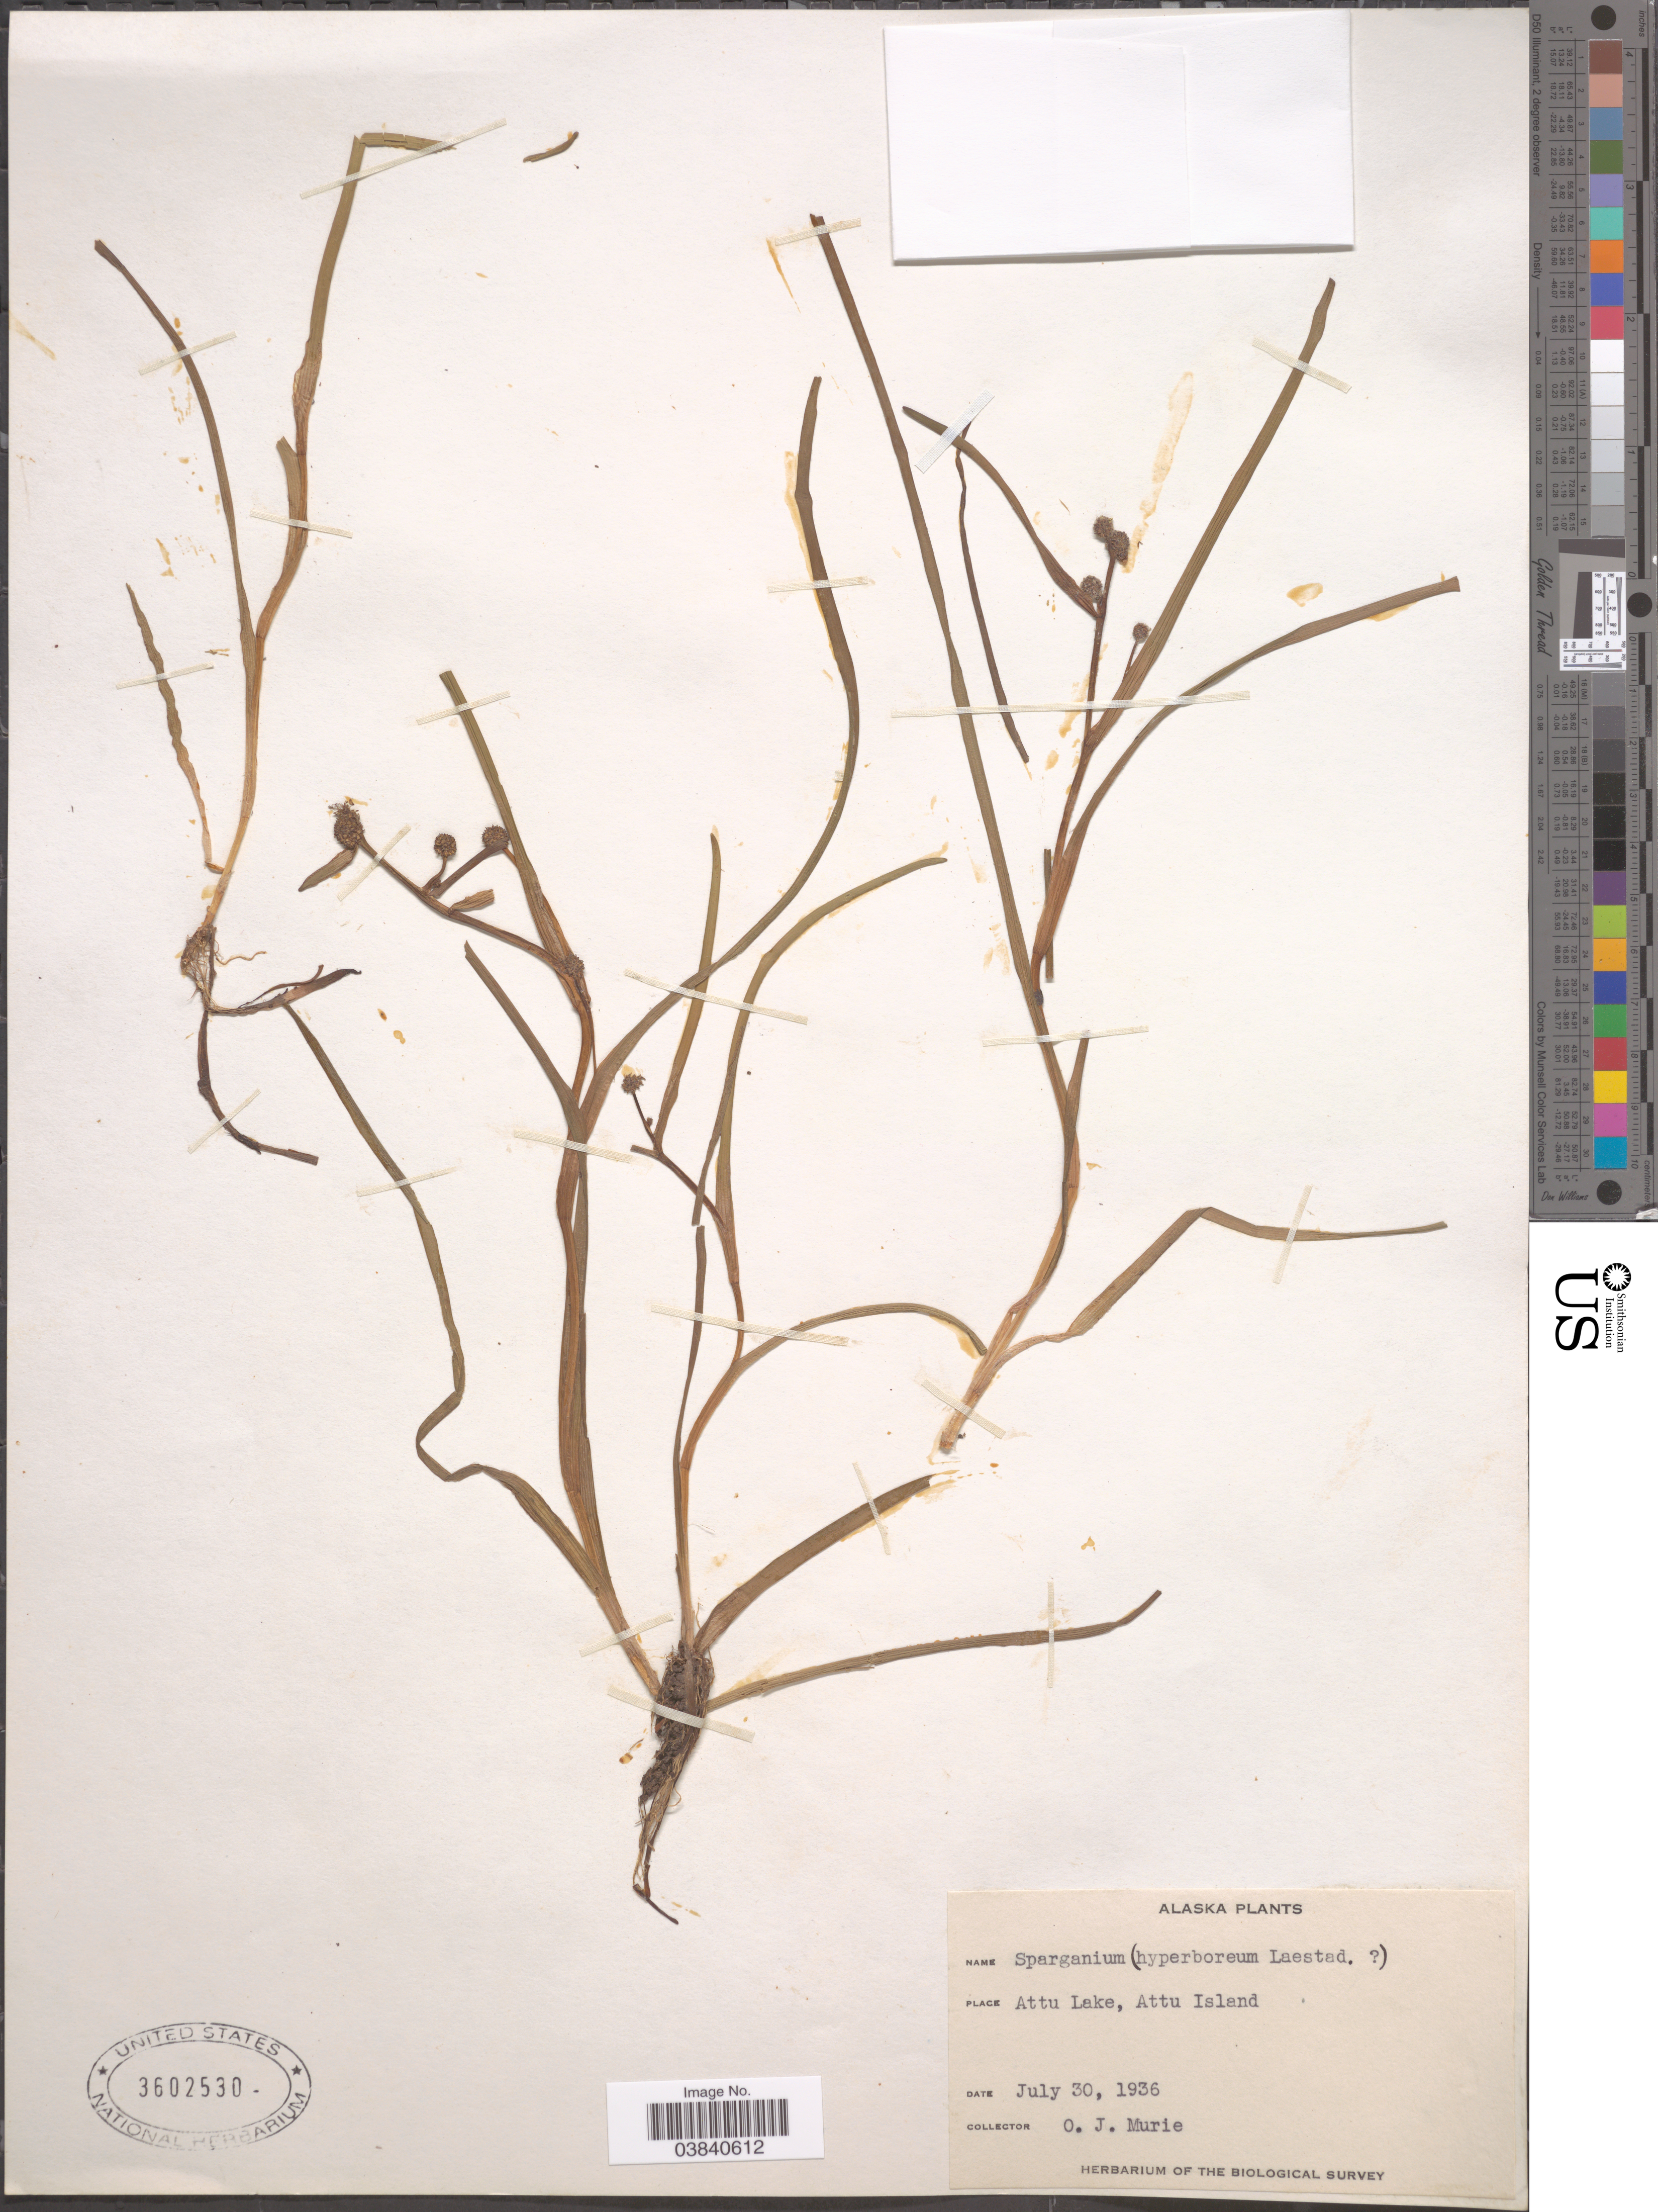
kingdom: Plantae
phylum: Tracheophyta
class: Liliopsida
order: Poales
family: Typhaceae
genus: Sparganium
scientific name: Sparganium hyperboreum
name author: Beurl. ex Laest.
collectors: O. Murie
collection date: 1936-07-30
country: United States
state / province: Alaska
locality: Attu Lake, Attu Island.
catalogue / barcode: US 3602530